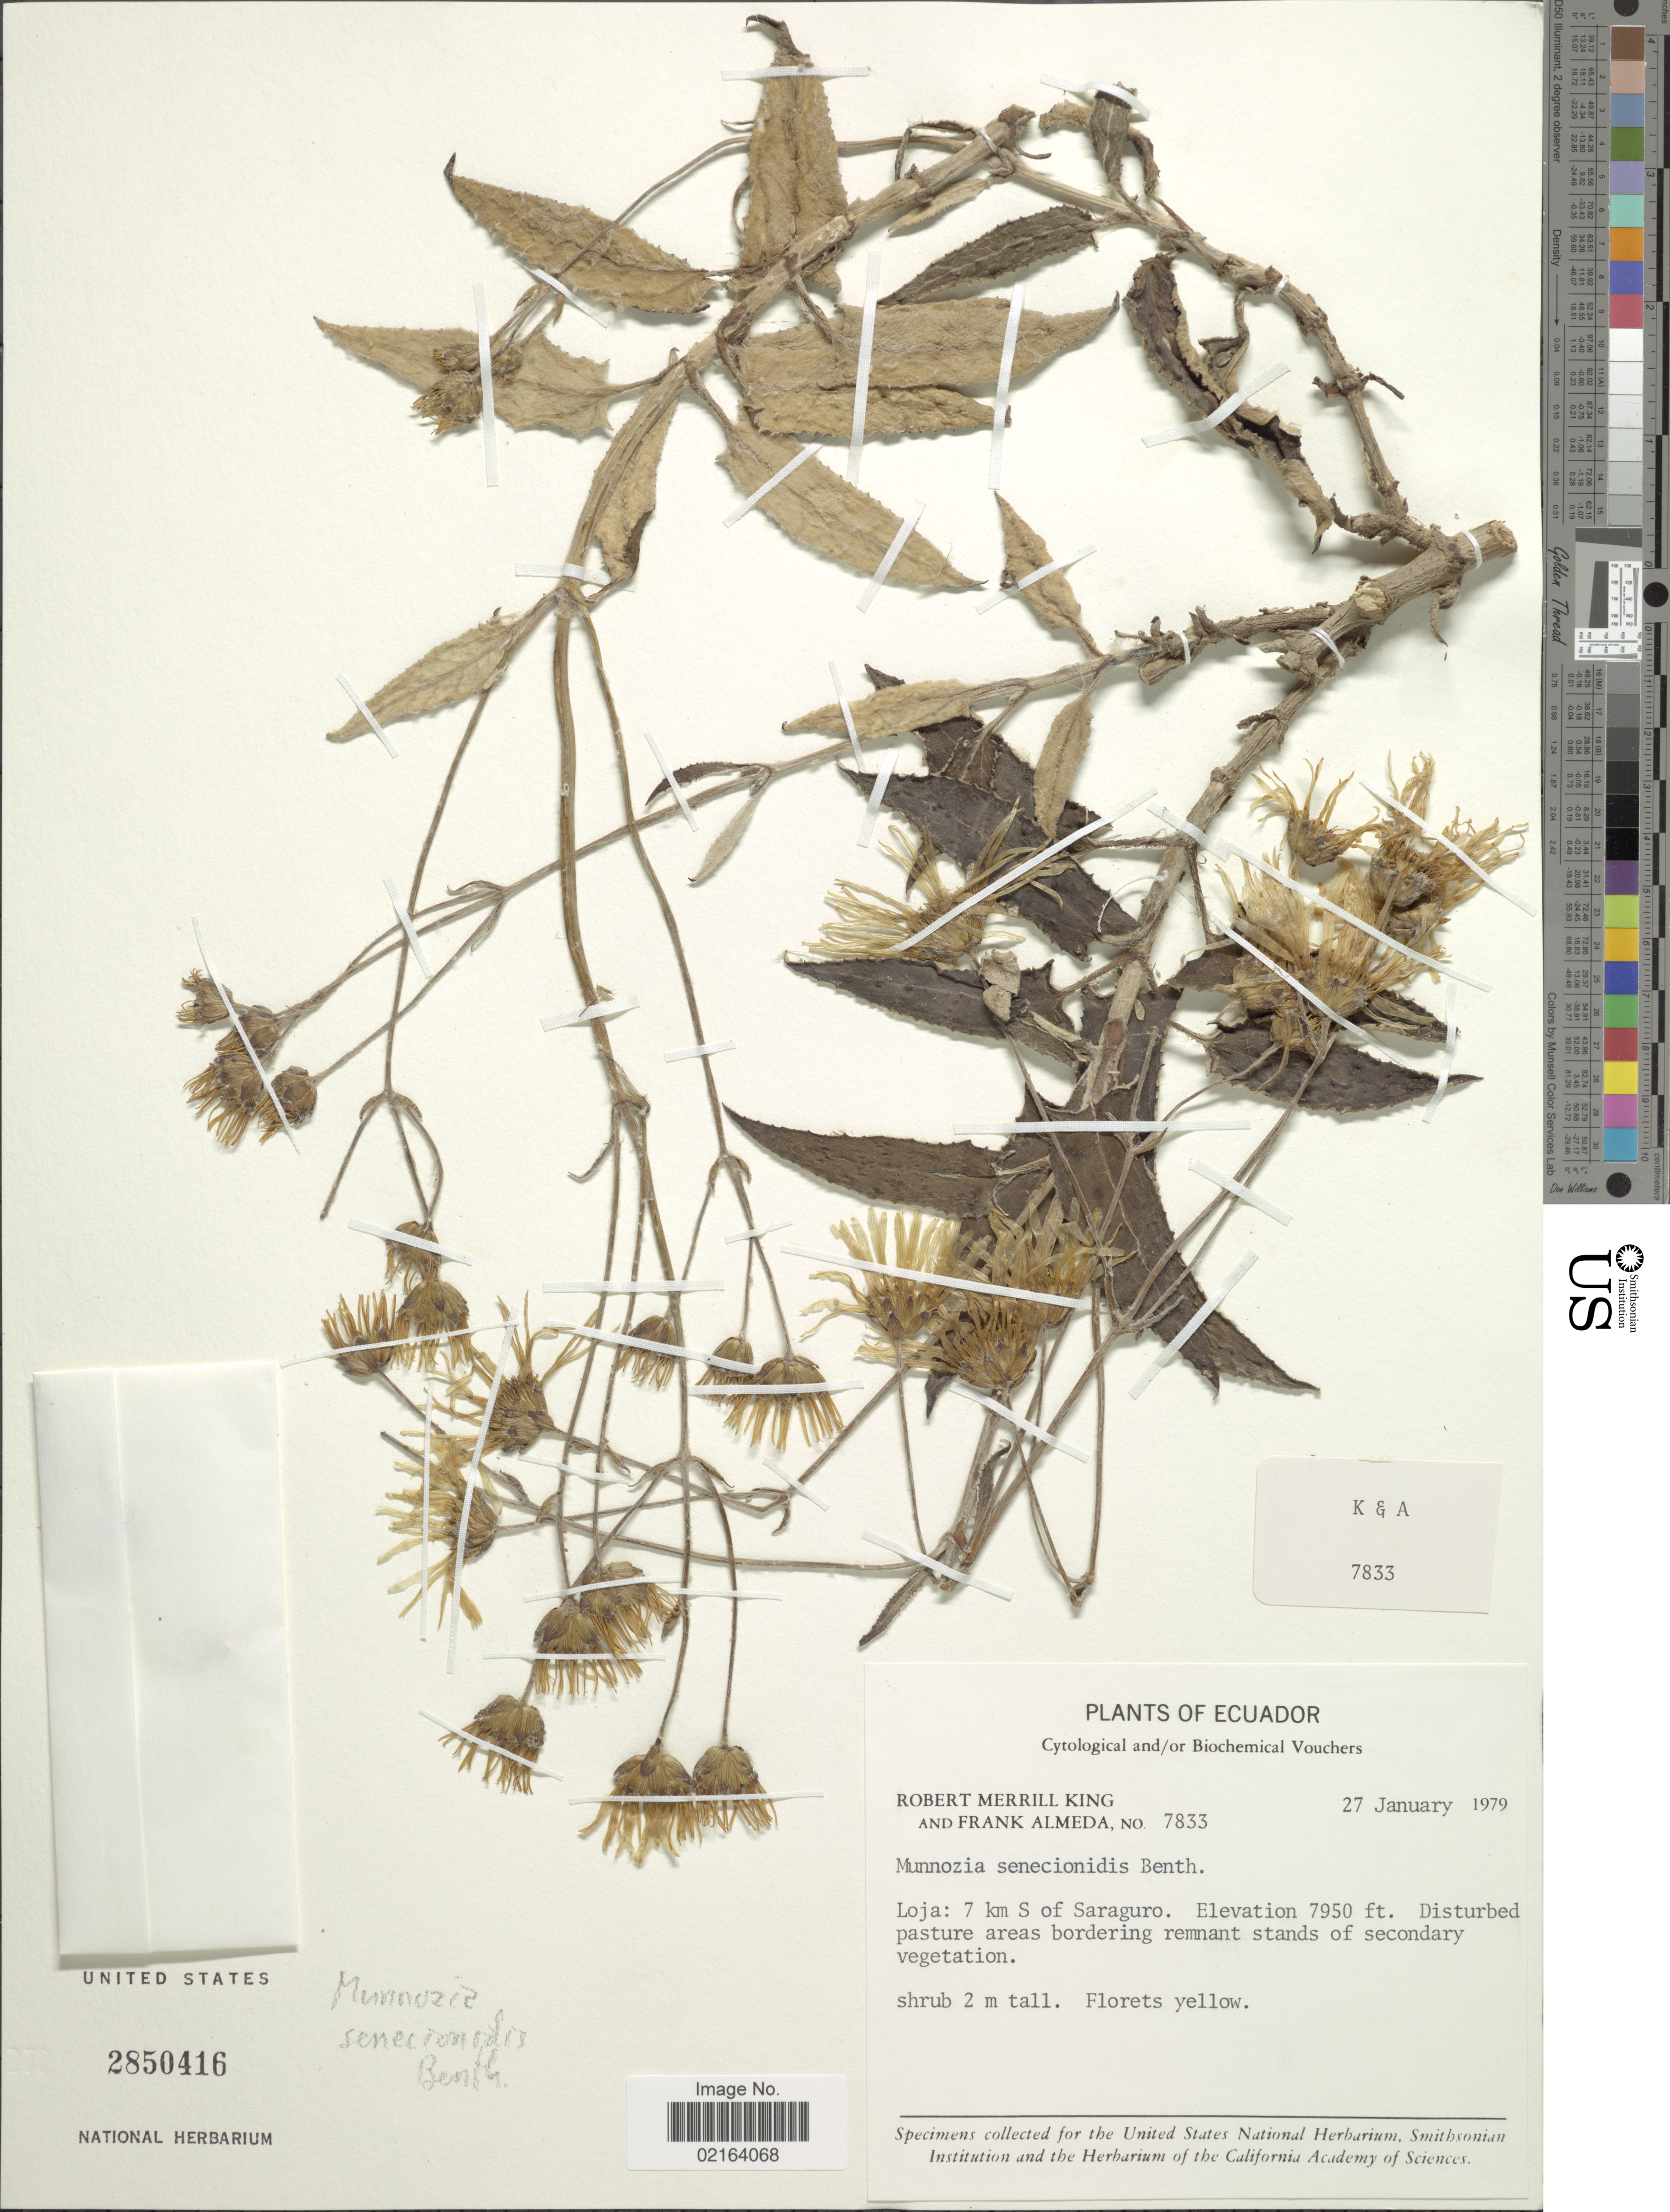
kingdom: Plantae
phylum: Tracheophyta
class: Magnoliopsida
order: Asterales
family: Asteraceae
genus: Munnozia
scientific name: Munnozia senecionidis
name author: Benth.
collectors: R. M. King & F. Almeda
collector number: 7833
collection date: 1979-01-27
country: Ecuador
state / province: Loja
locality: Loja: 7 km S of Saraguro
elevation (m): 2423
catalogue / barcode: US 2850416